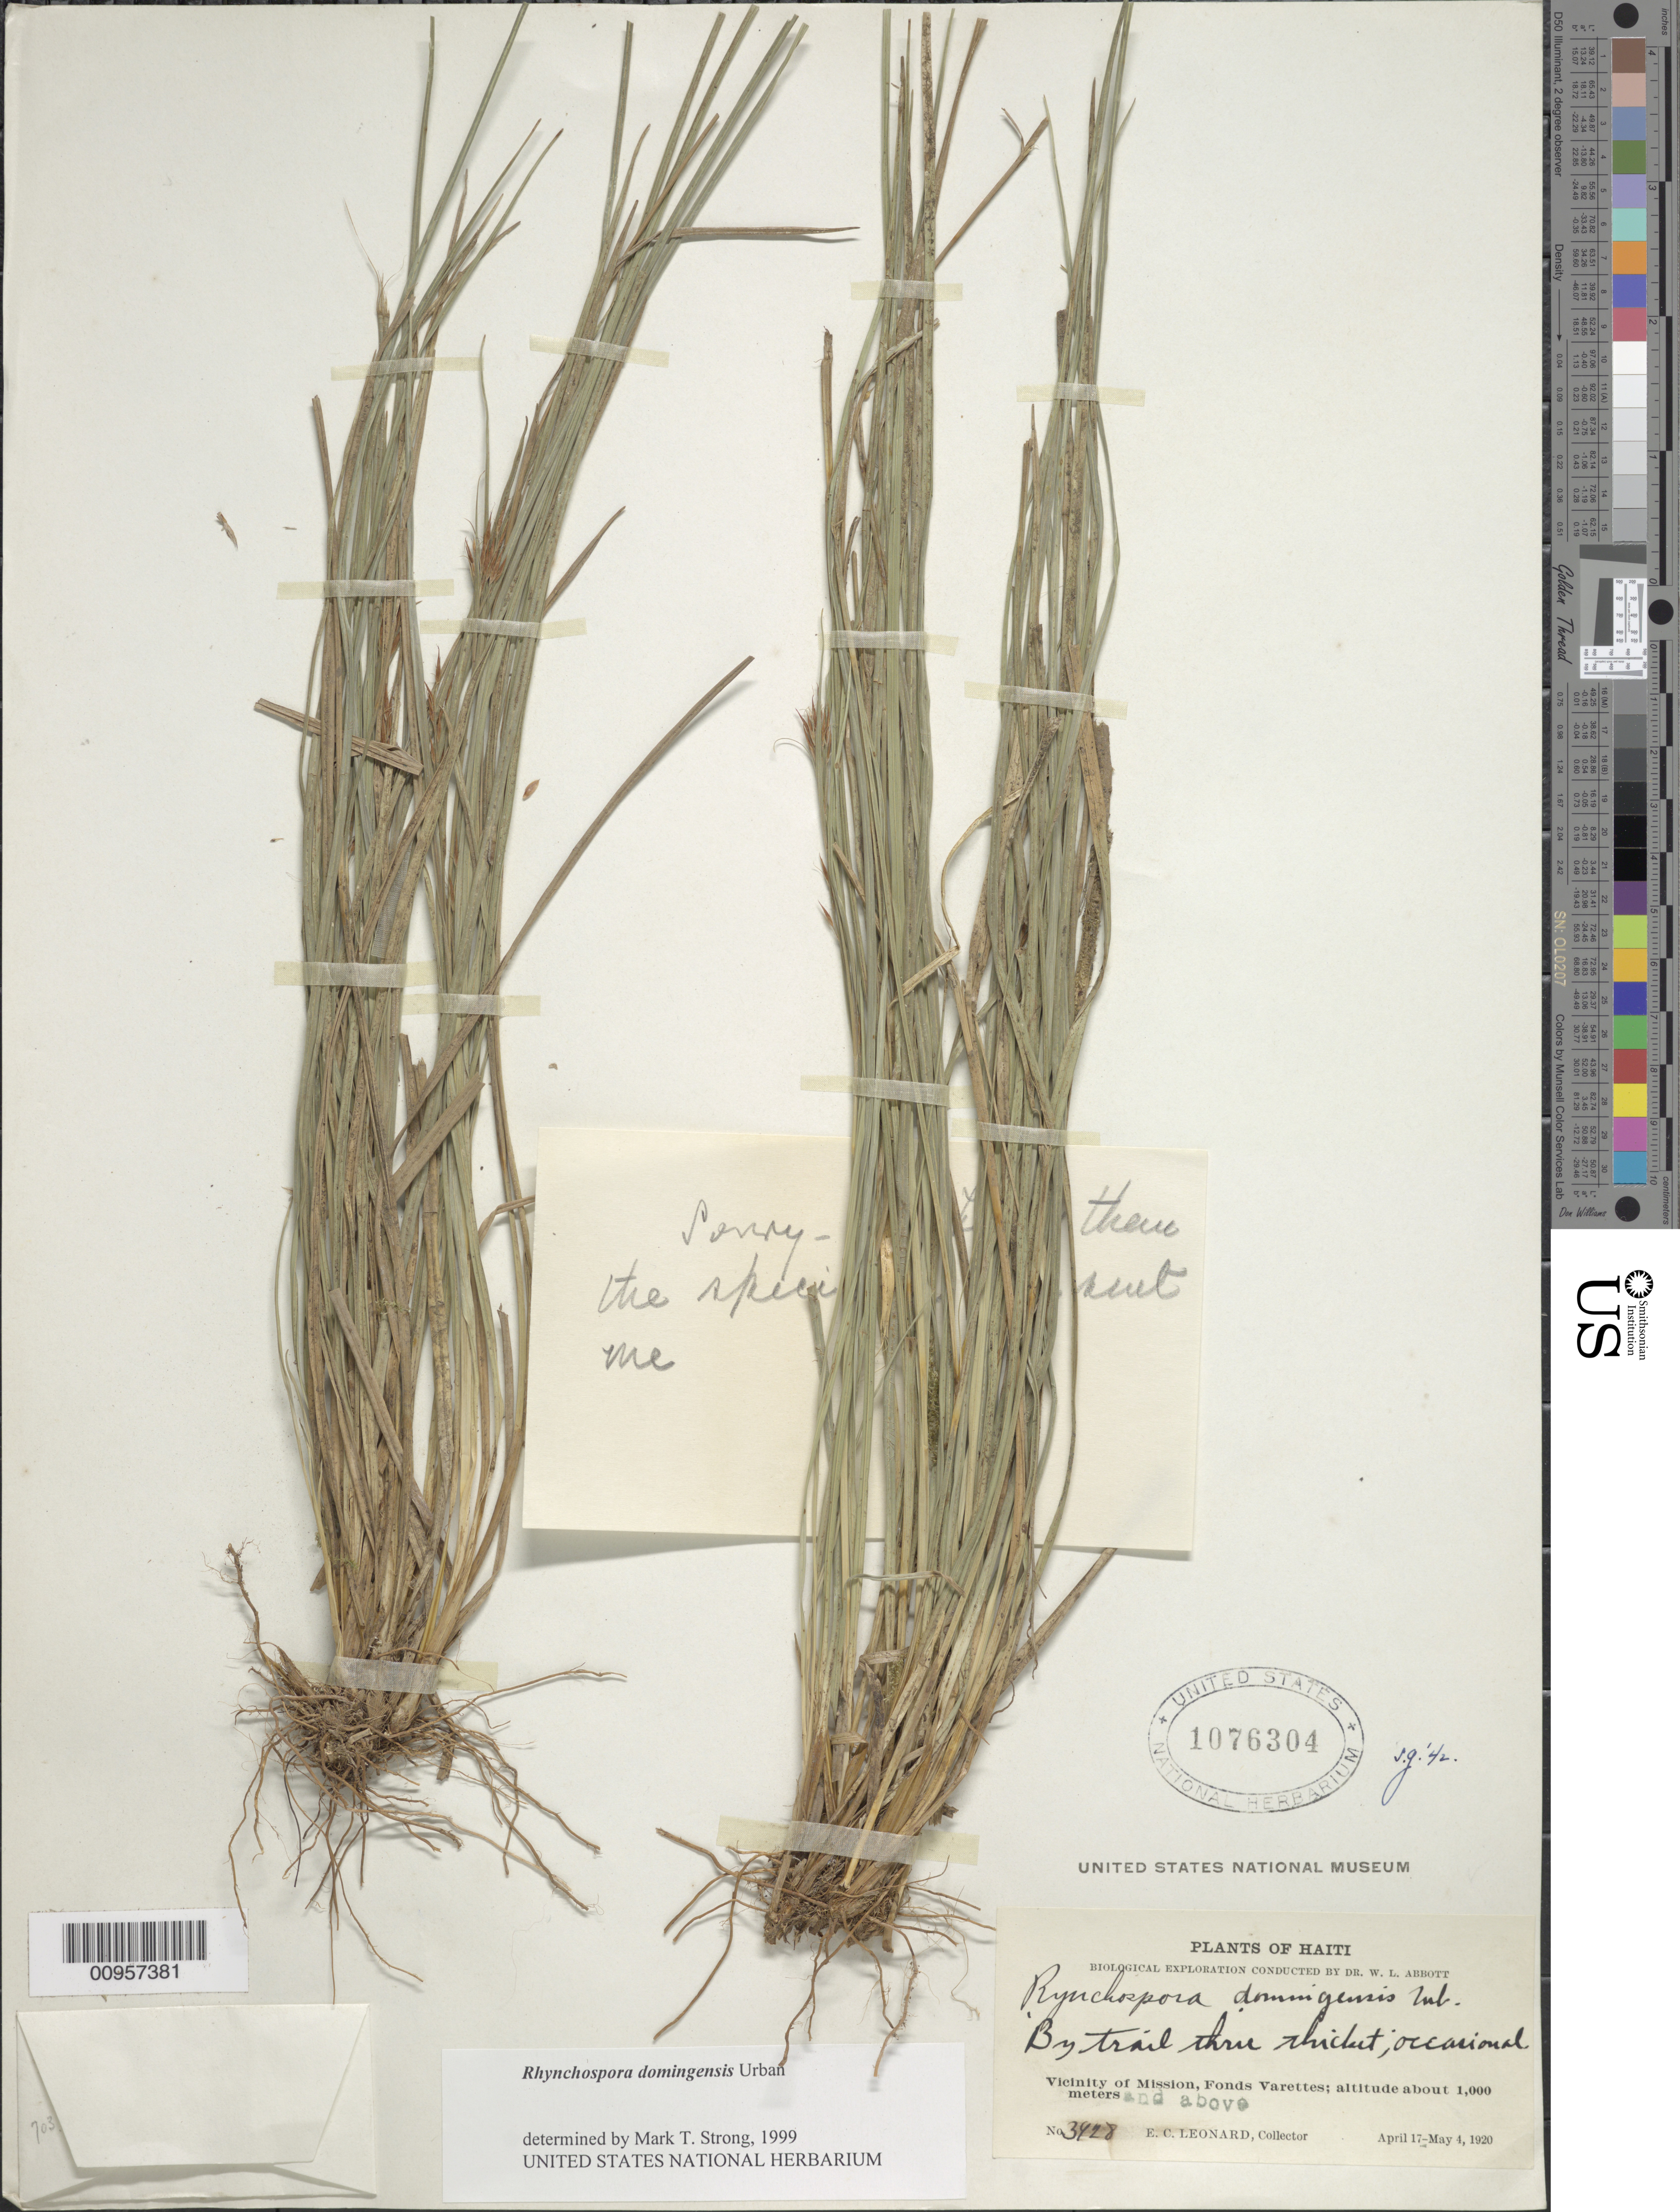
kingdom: Plantae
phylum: Tracheophyta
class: Liliopsida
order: Poales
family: Cyperaceae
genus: Rhynchospora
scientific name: Rhynchospora domingensis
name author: Urb.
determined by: Strong, M. T., (US), Smithsonian Institution - National Museum of Natural History (UNITED STATES)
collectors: E. C. Leonard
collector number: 3428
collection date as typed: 17 Apr 1920 to 04 May 1920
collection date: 1920-04-17/1920-05-04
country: Haiti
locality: Vicinity of Mission, Fonds Varettes, by trail thru thicket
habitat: By trail thru thicket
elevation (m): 1000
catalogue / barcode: US 1076304